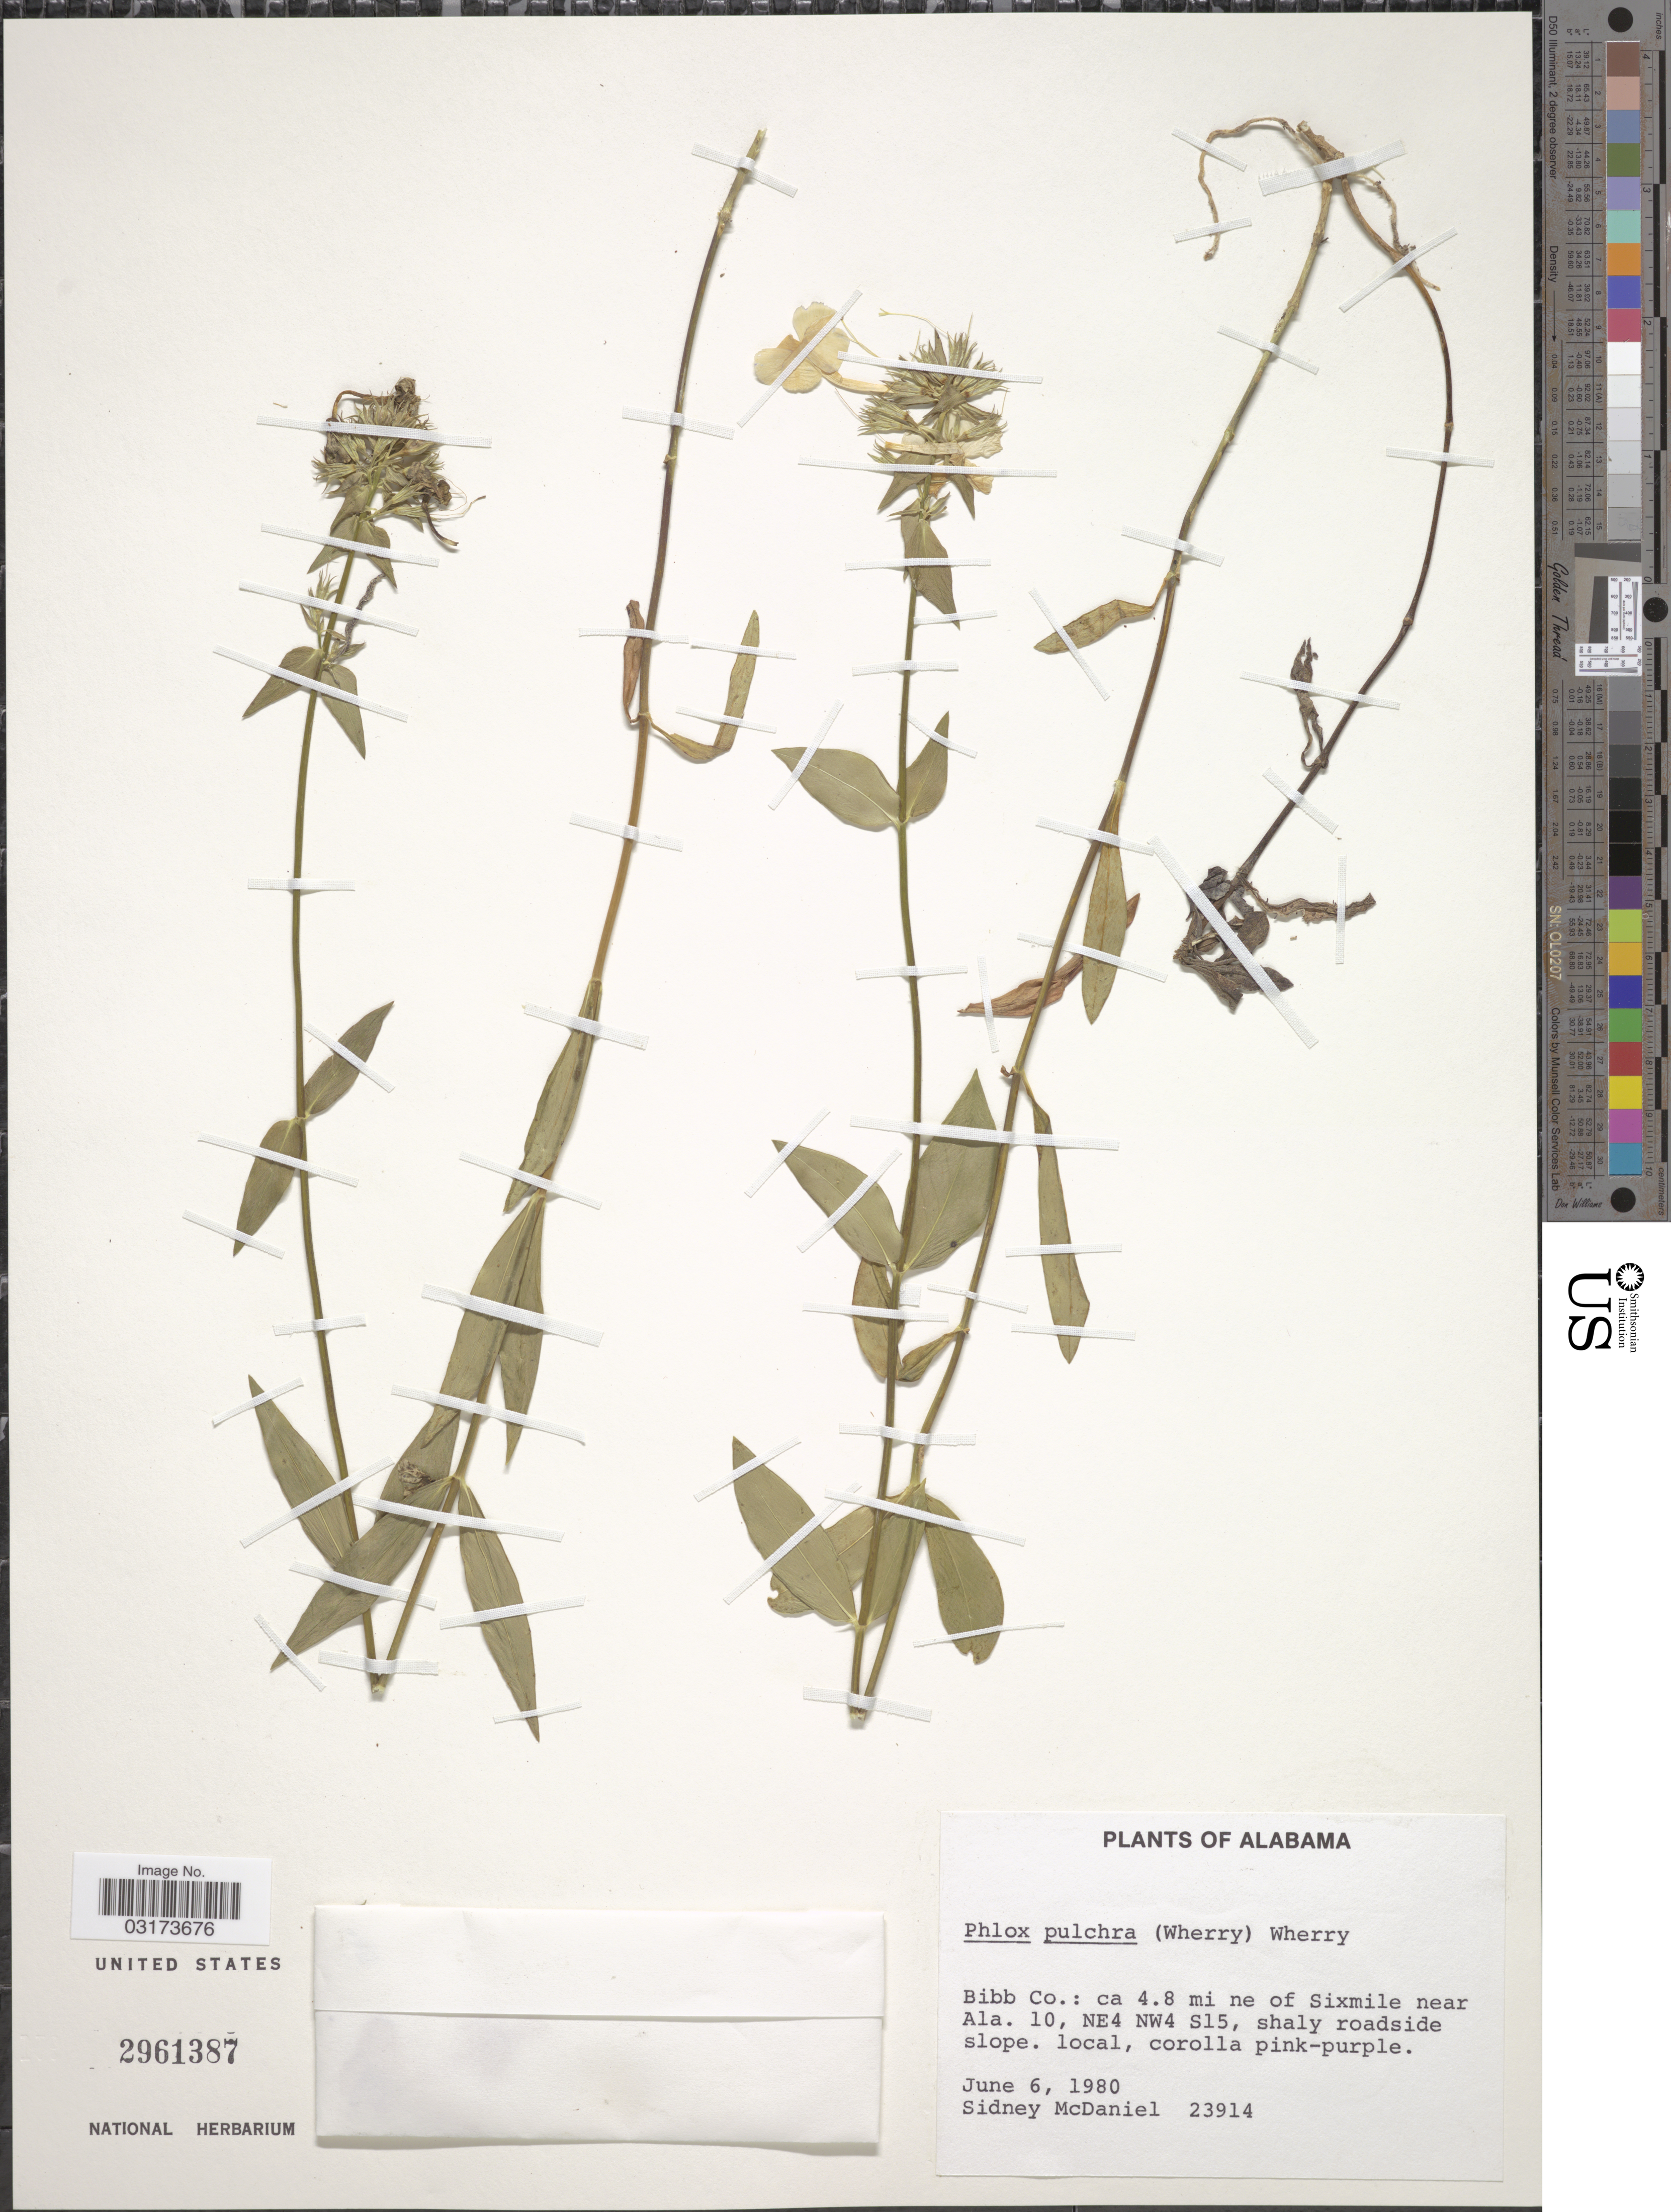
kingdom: Plantae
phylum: Tracheophyta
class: Magnoliopsida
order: Ericales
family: Polemoniaceae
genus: Phlox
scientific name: Phlox pulchra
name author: (Wherry) Wherry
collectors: S. McDaniel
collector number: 23914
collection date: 1980-06-06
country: United States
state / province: Alabama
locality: Bibb Co.: ca 4.8 mi ne of Sixmile near Ala. 10, NE4 NW4 S15.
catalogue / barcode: US 2961387